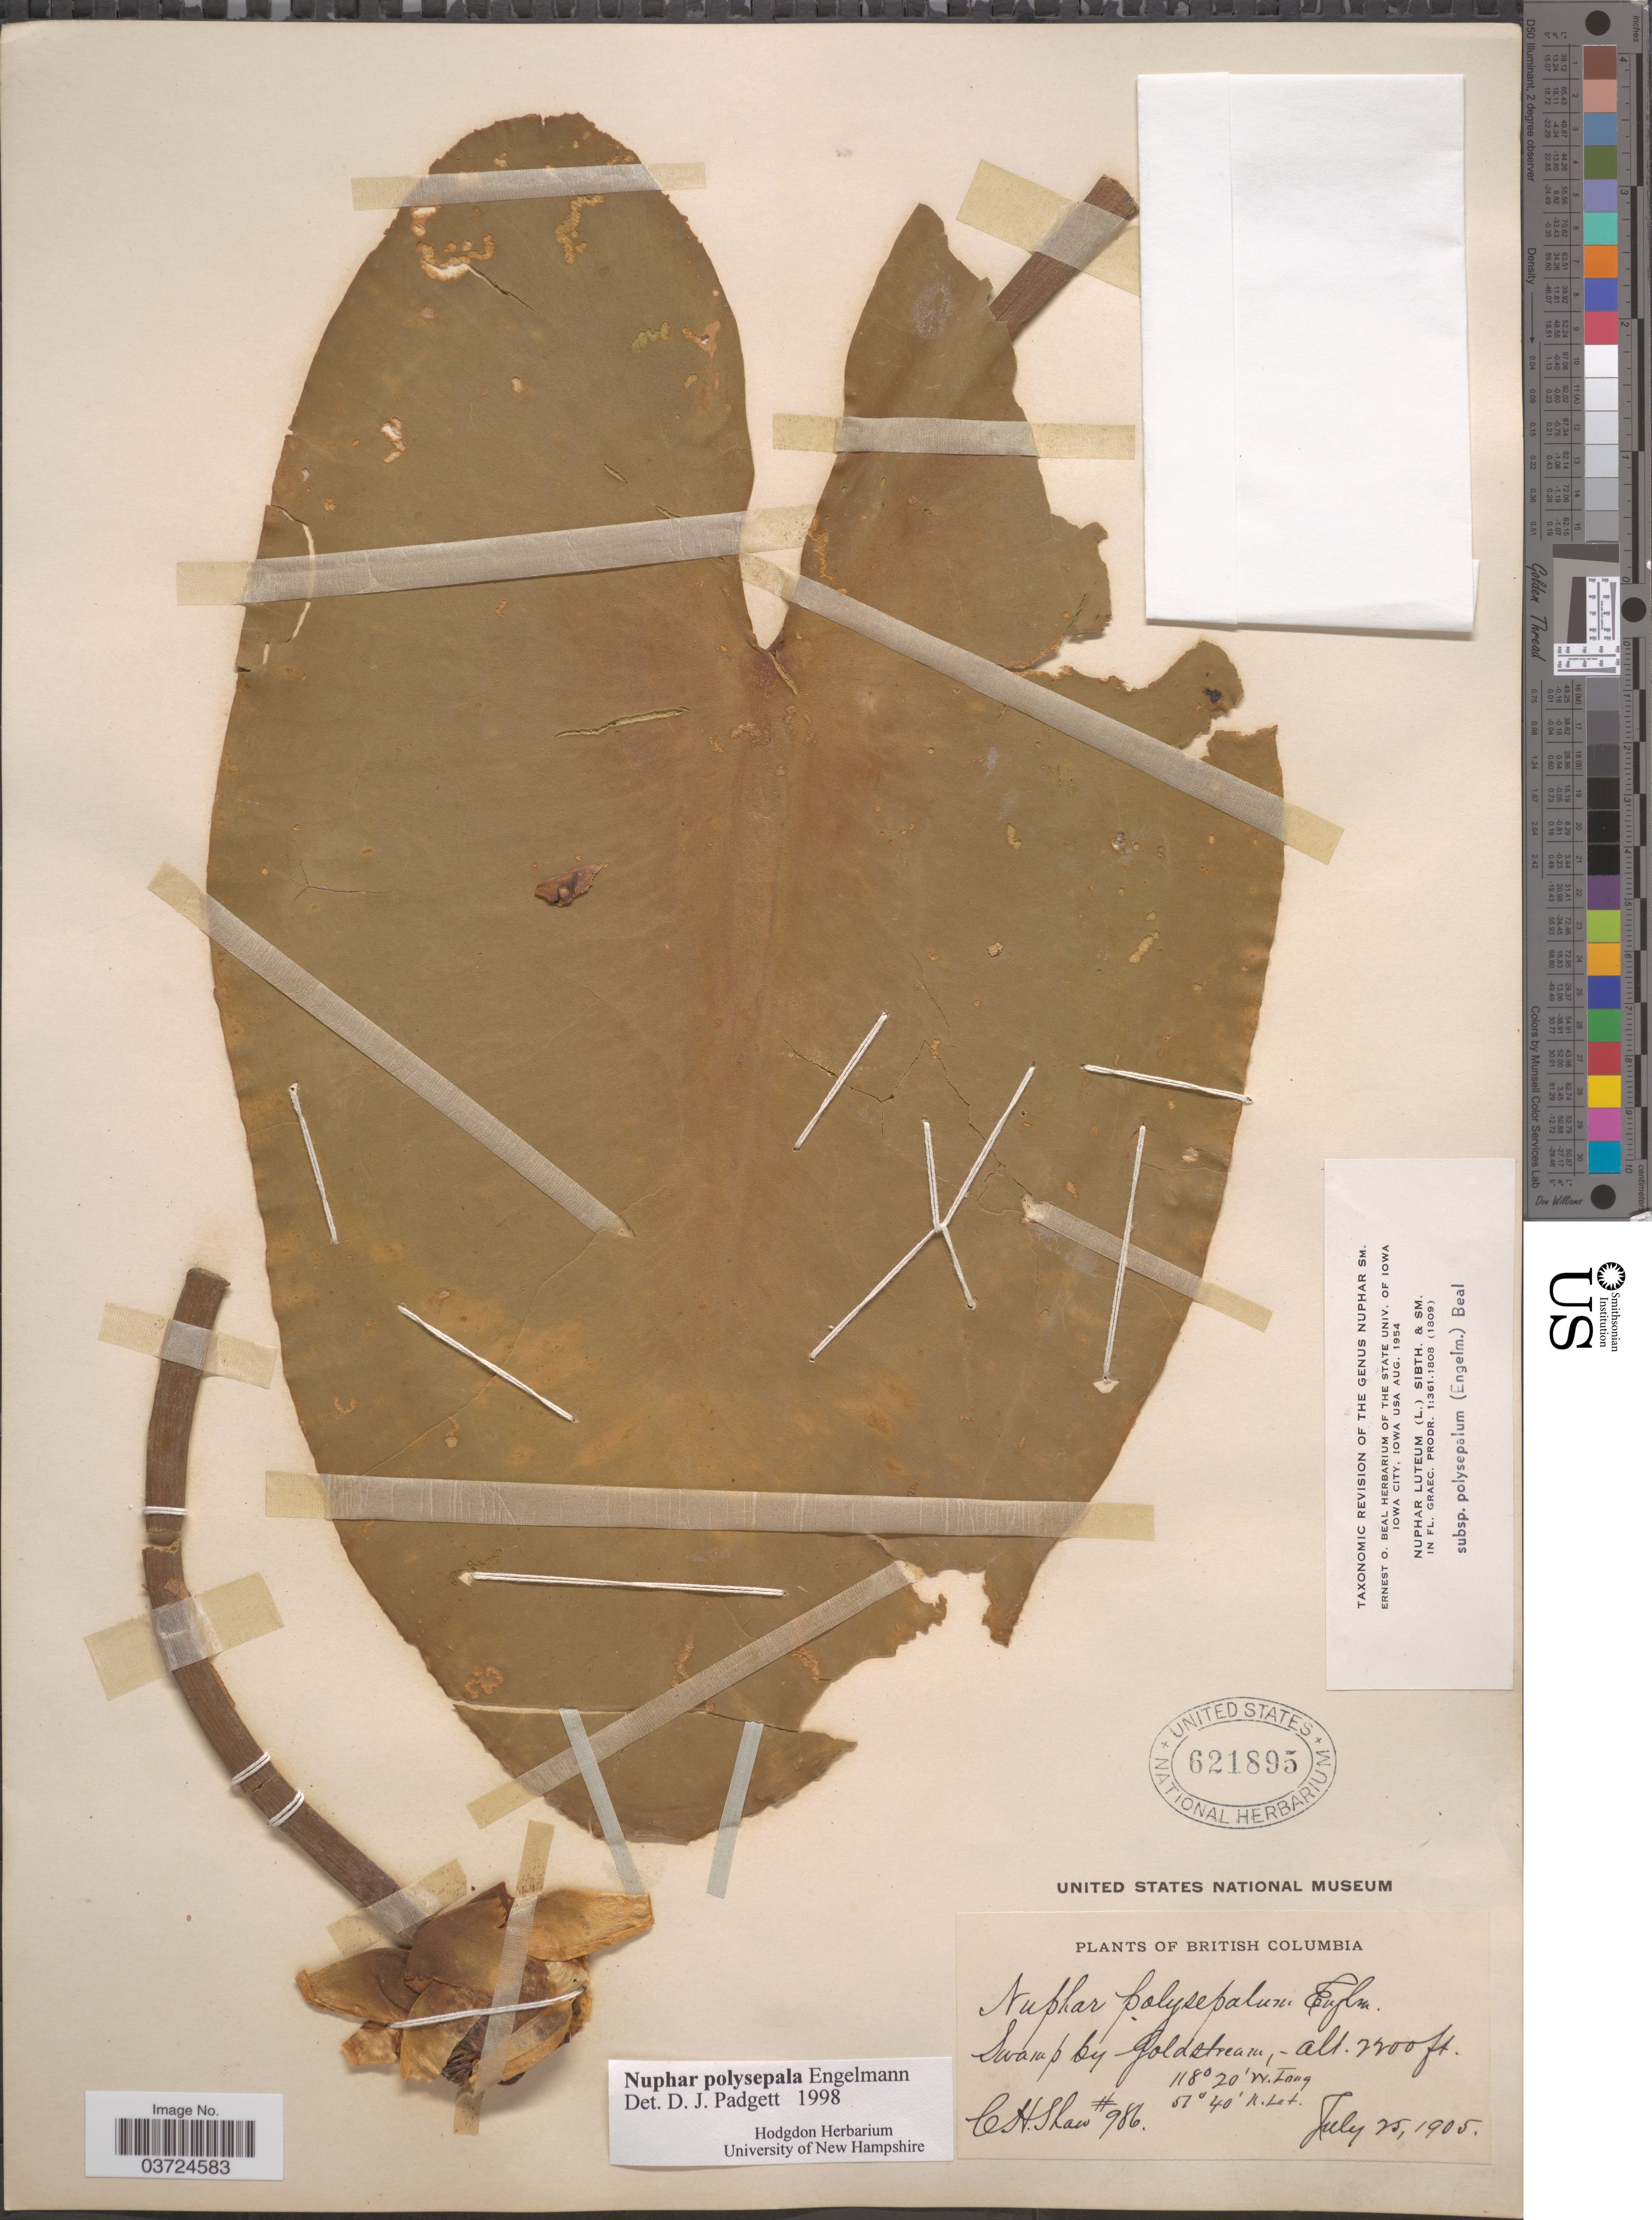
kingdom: Plantae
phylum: Tracheophyta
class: Magnoliopsida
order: Nymphaeales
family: Nymphaeaceae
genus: Nuphar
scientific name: Nuphar polysepala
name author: Englem.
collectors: C. H. Shaw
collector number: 986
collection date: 1905-07-25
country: Canada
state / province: British Columbia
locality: Swamp by Goldstream.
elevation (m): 671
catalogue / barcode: US 621895